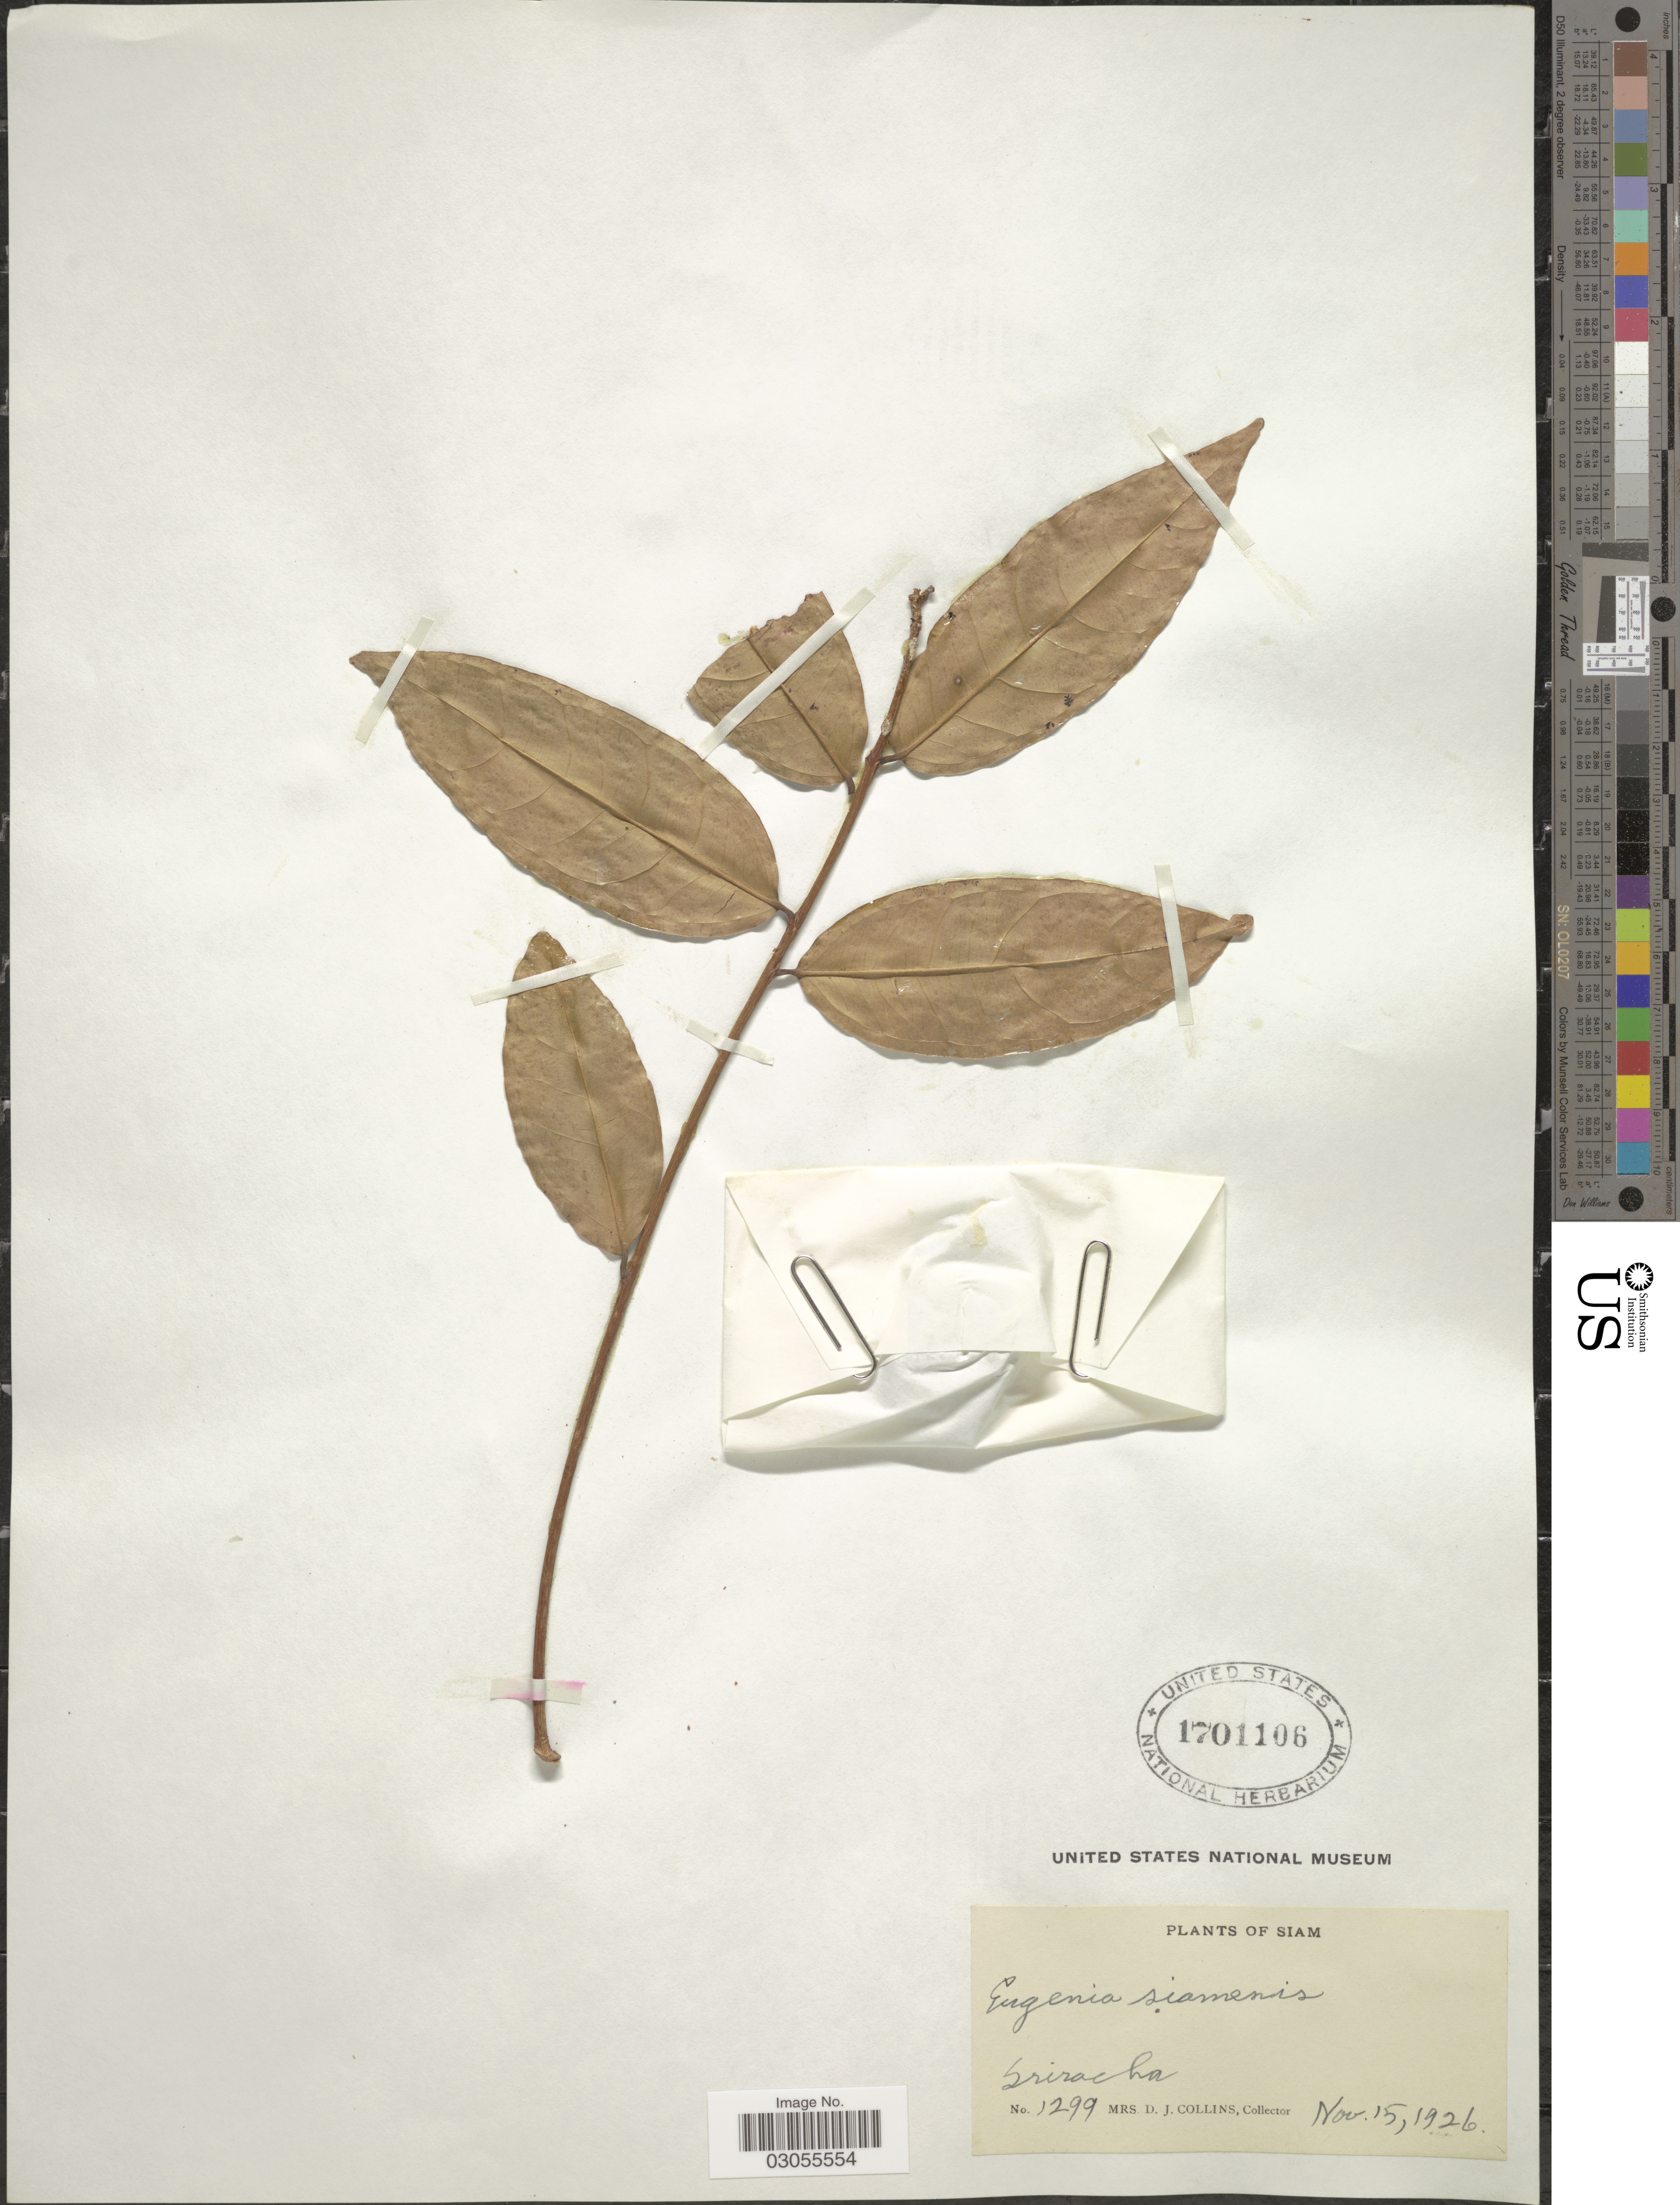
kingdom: Plantae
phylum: Tracheophyta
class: Magnoliopsida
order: Myrtales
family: Myrtaceae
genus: Syzygium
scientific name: Syzygium siamense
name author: (Craib) Chantar. & J.Parn.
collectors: Mrs. D. J. Collins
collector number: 1299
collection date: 1926-11-15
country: Thailand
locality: Siam. Sriracha.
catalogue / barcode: US 1701106